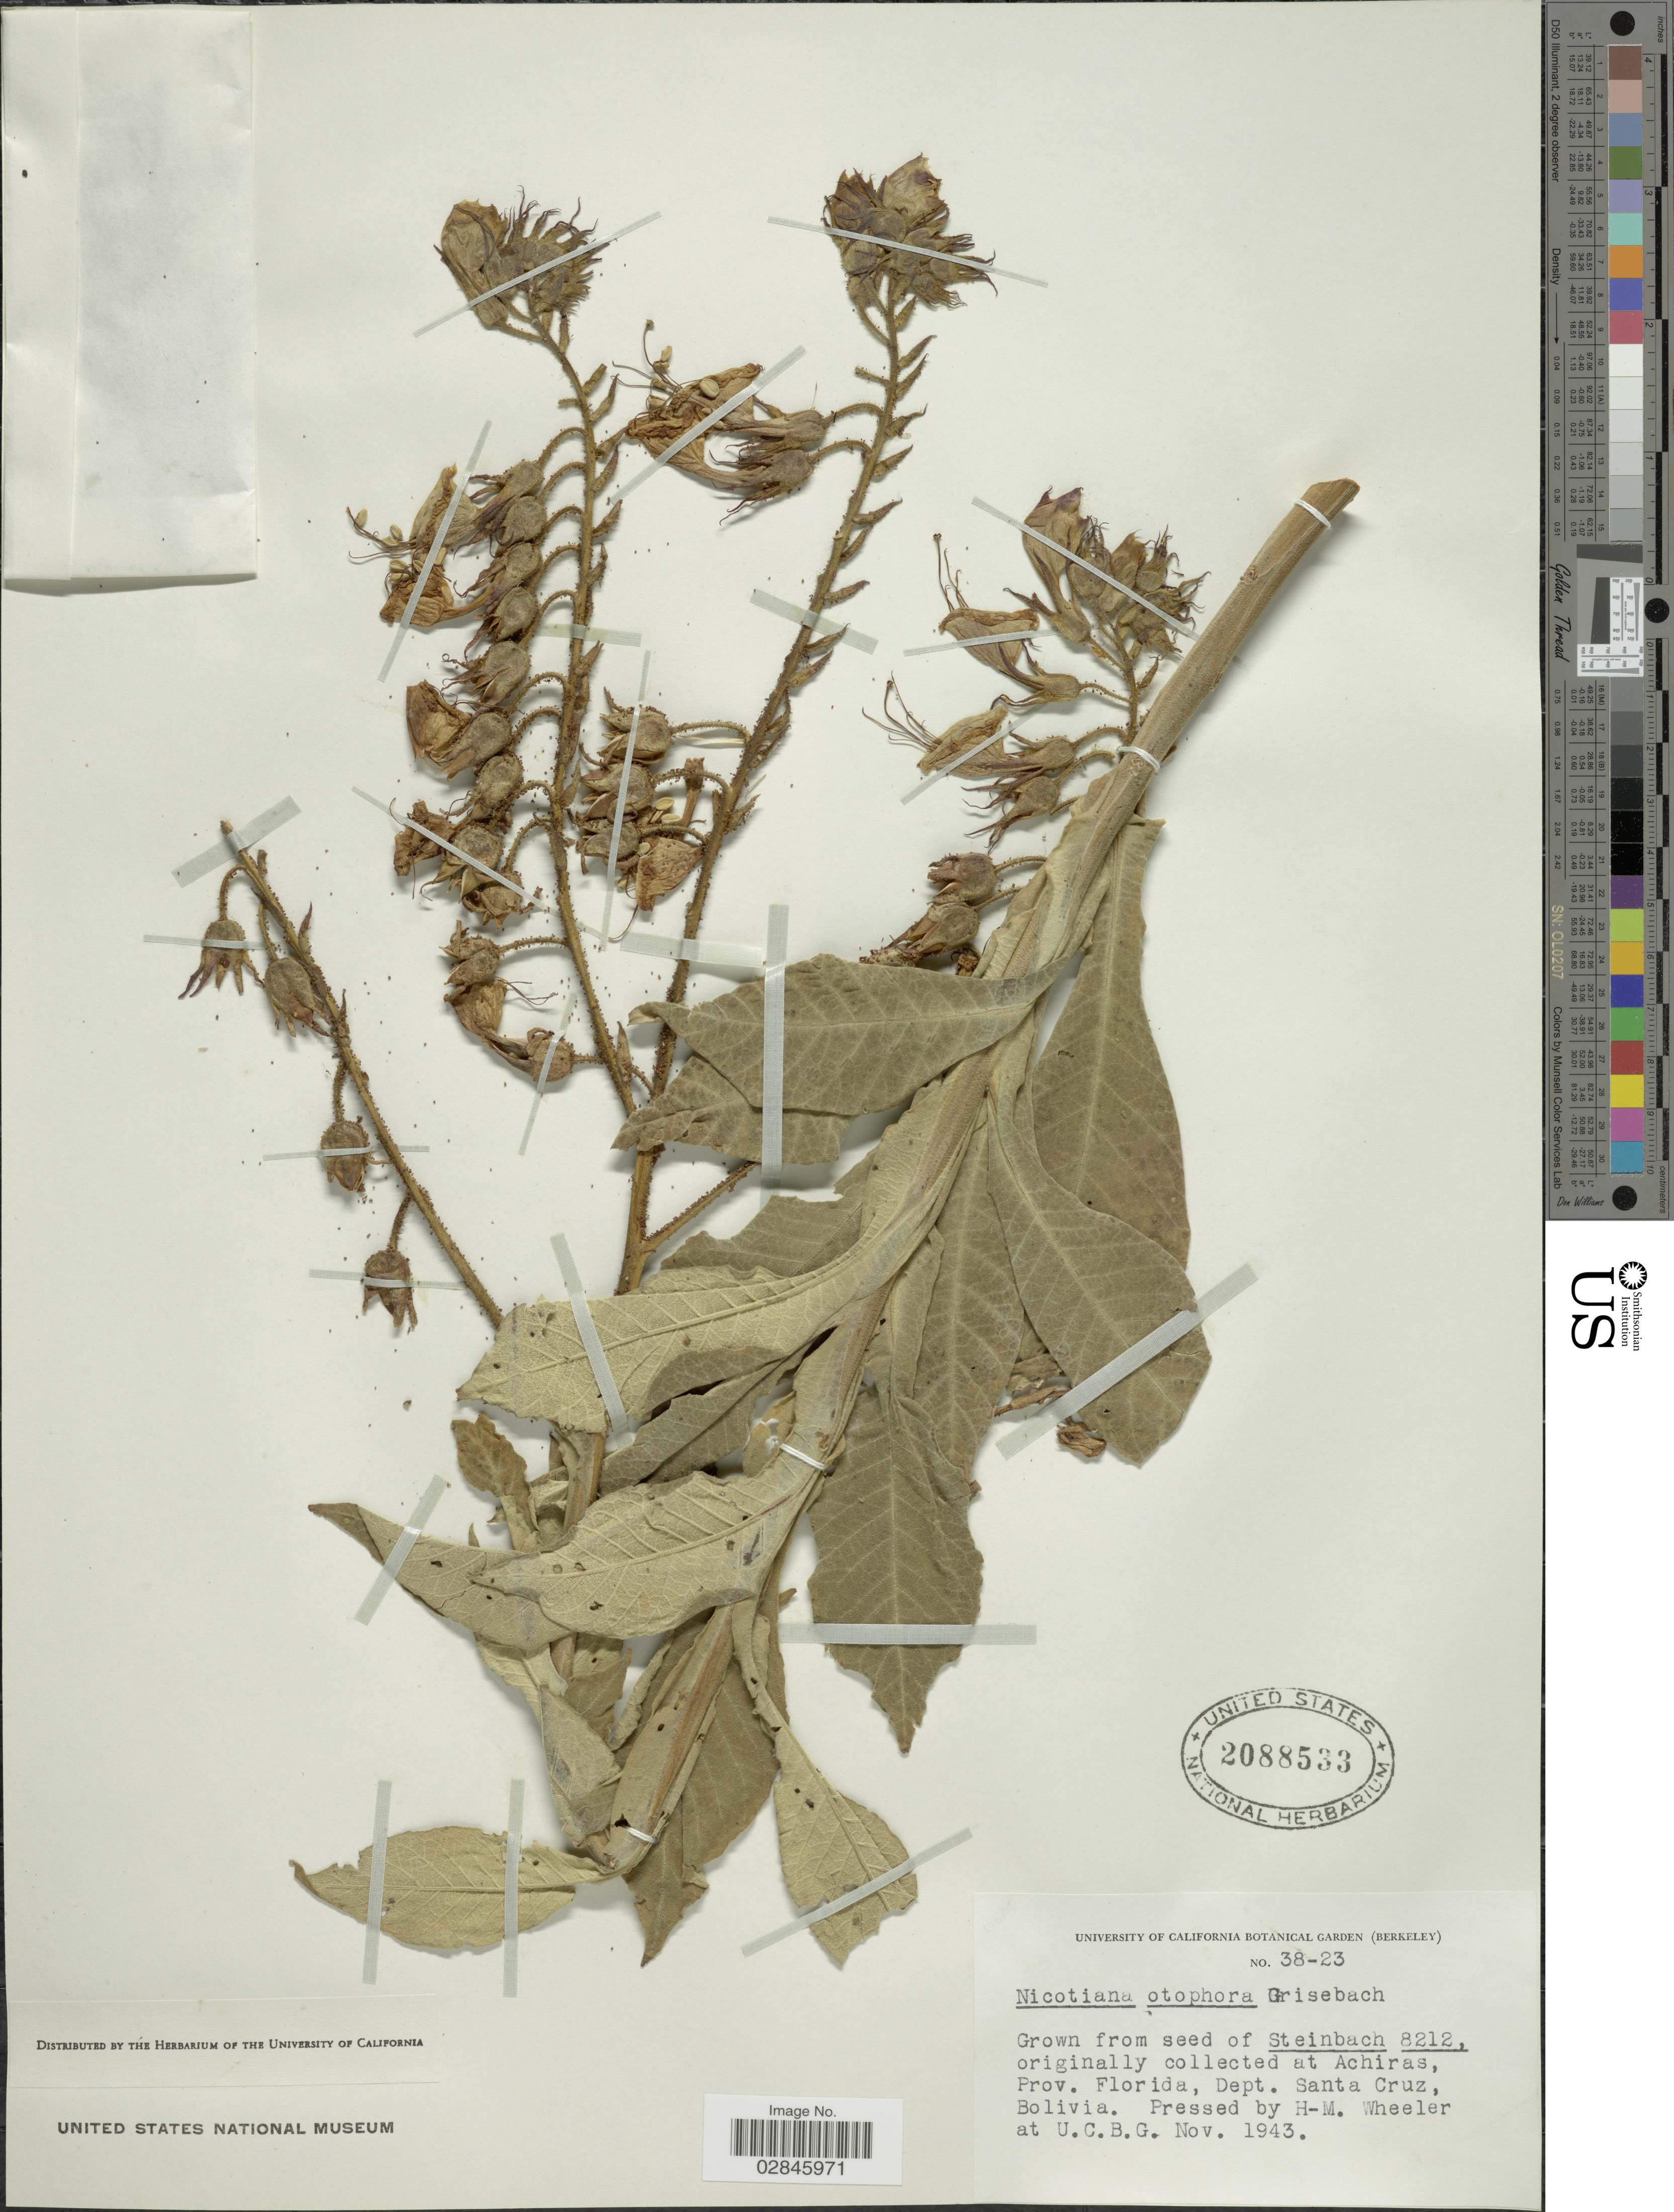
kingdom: Plantae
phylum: Tracheophyta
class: Magnoliopsida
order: Solanales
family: Solanaceae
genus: Nicotiana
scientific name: Nicotiana otophora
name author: Griseb.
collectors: E. Ware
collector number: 38-23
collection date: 1943-11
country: United States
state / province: California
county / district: Alameda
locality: University of California Botanical Garden (Berkeley).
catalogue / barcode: US 2088533